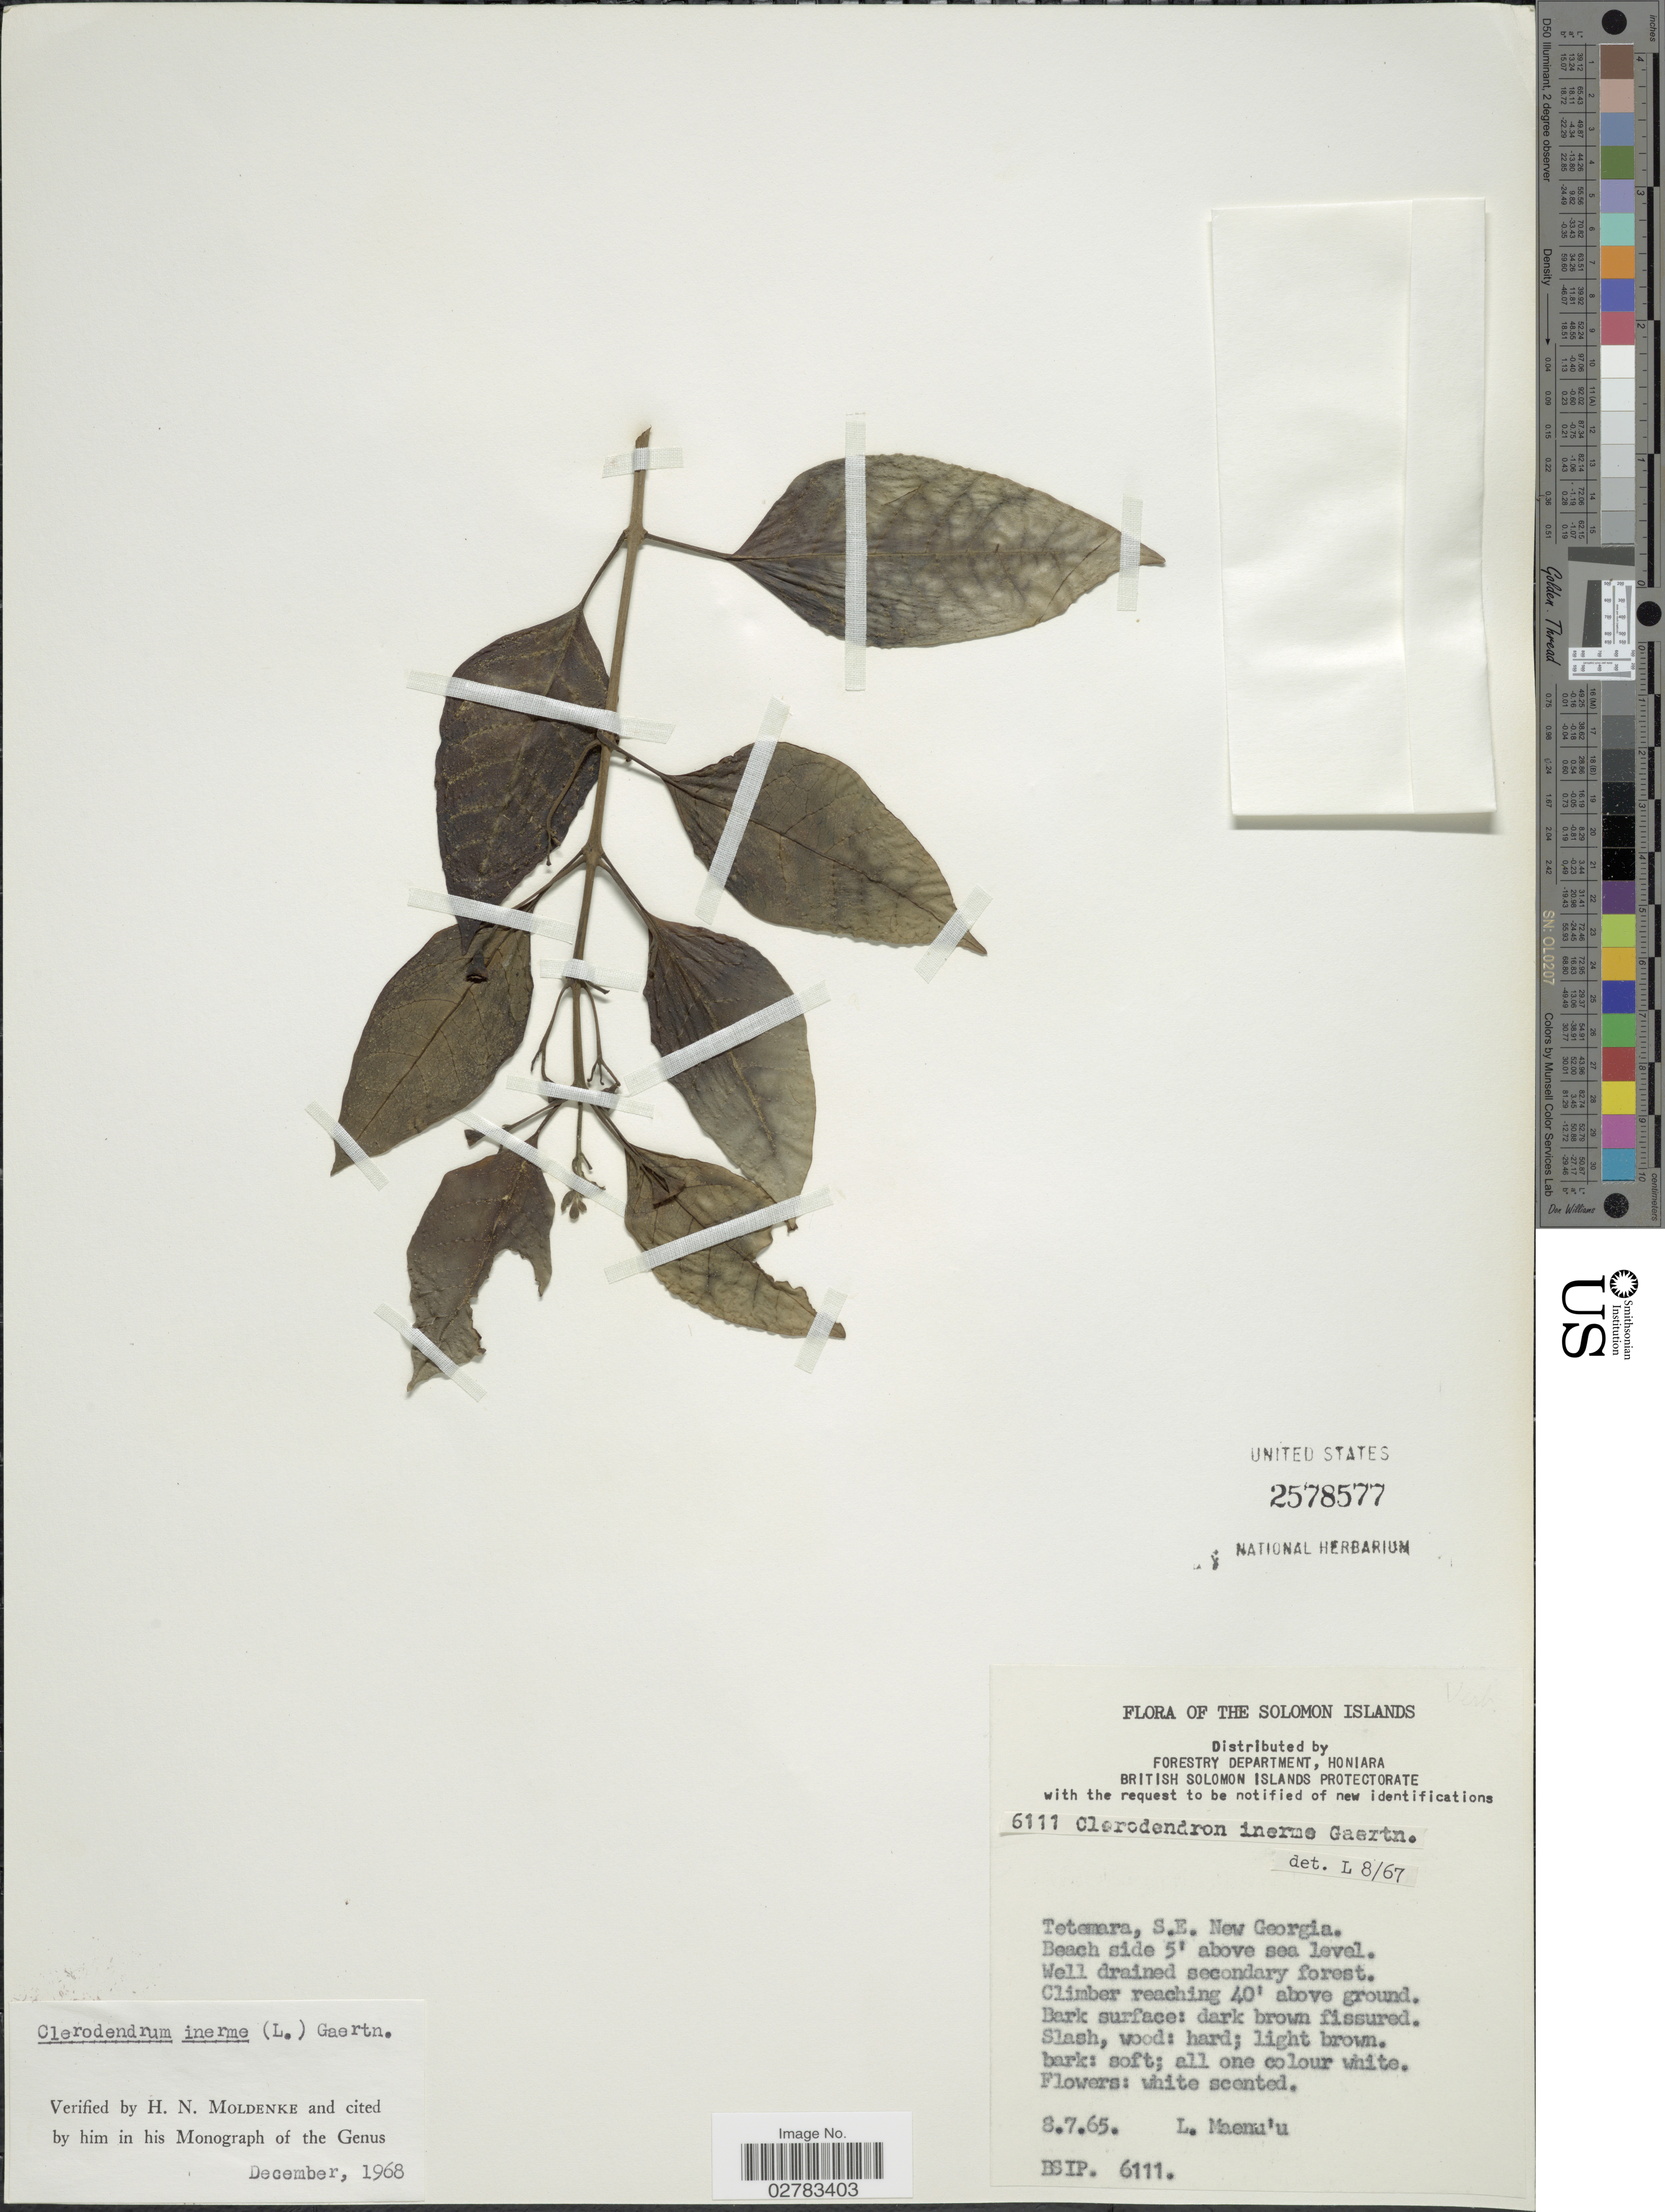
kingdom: Plantae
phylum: Tracheophyta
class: Magnoliopsida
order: Lamiales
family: Lamiaceae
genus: Clerodendrum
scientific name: Clerodendrum inerme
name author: (L.) Gaertn.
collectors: L. Maenu'u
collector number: BSIP. 6111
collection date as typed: Transcribed d/m/y: 8/7/65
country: Solomon Islands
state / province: Solomon Islands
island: New Georgia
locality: Tetemara, S.E. New Georgia, Beach side 5' above sea level.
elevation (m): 2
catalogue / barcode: US 2578577